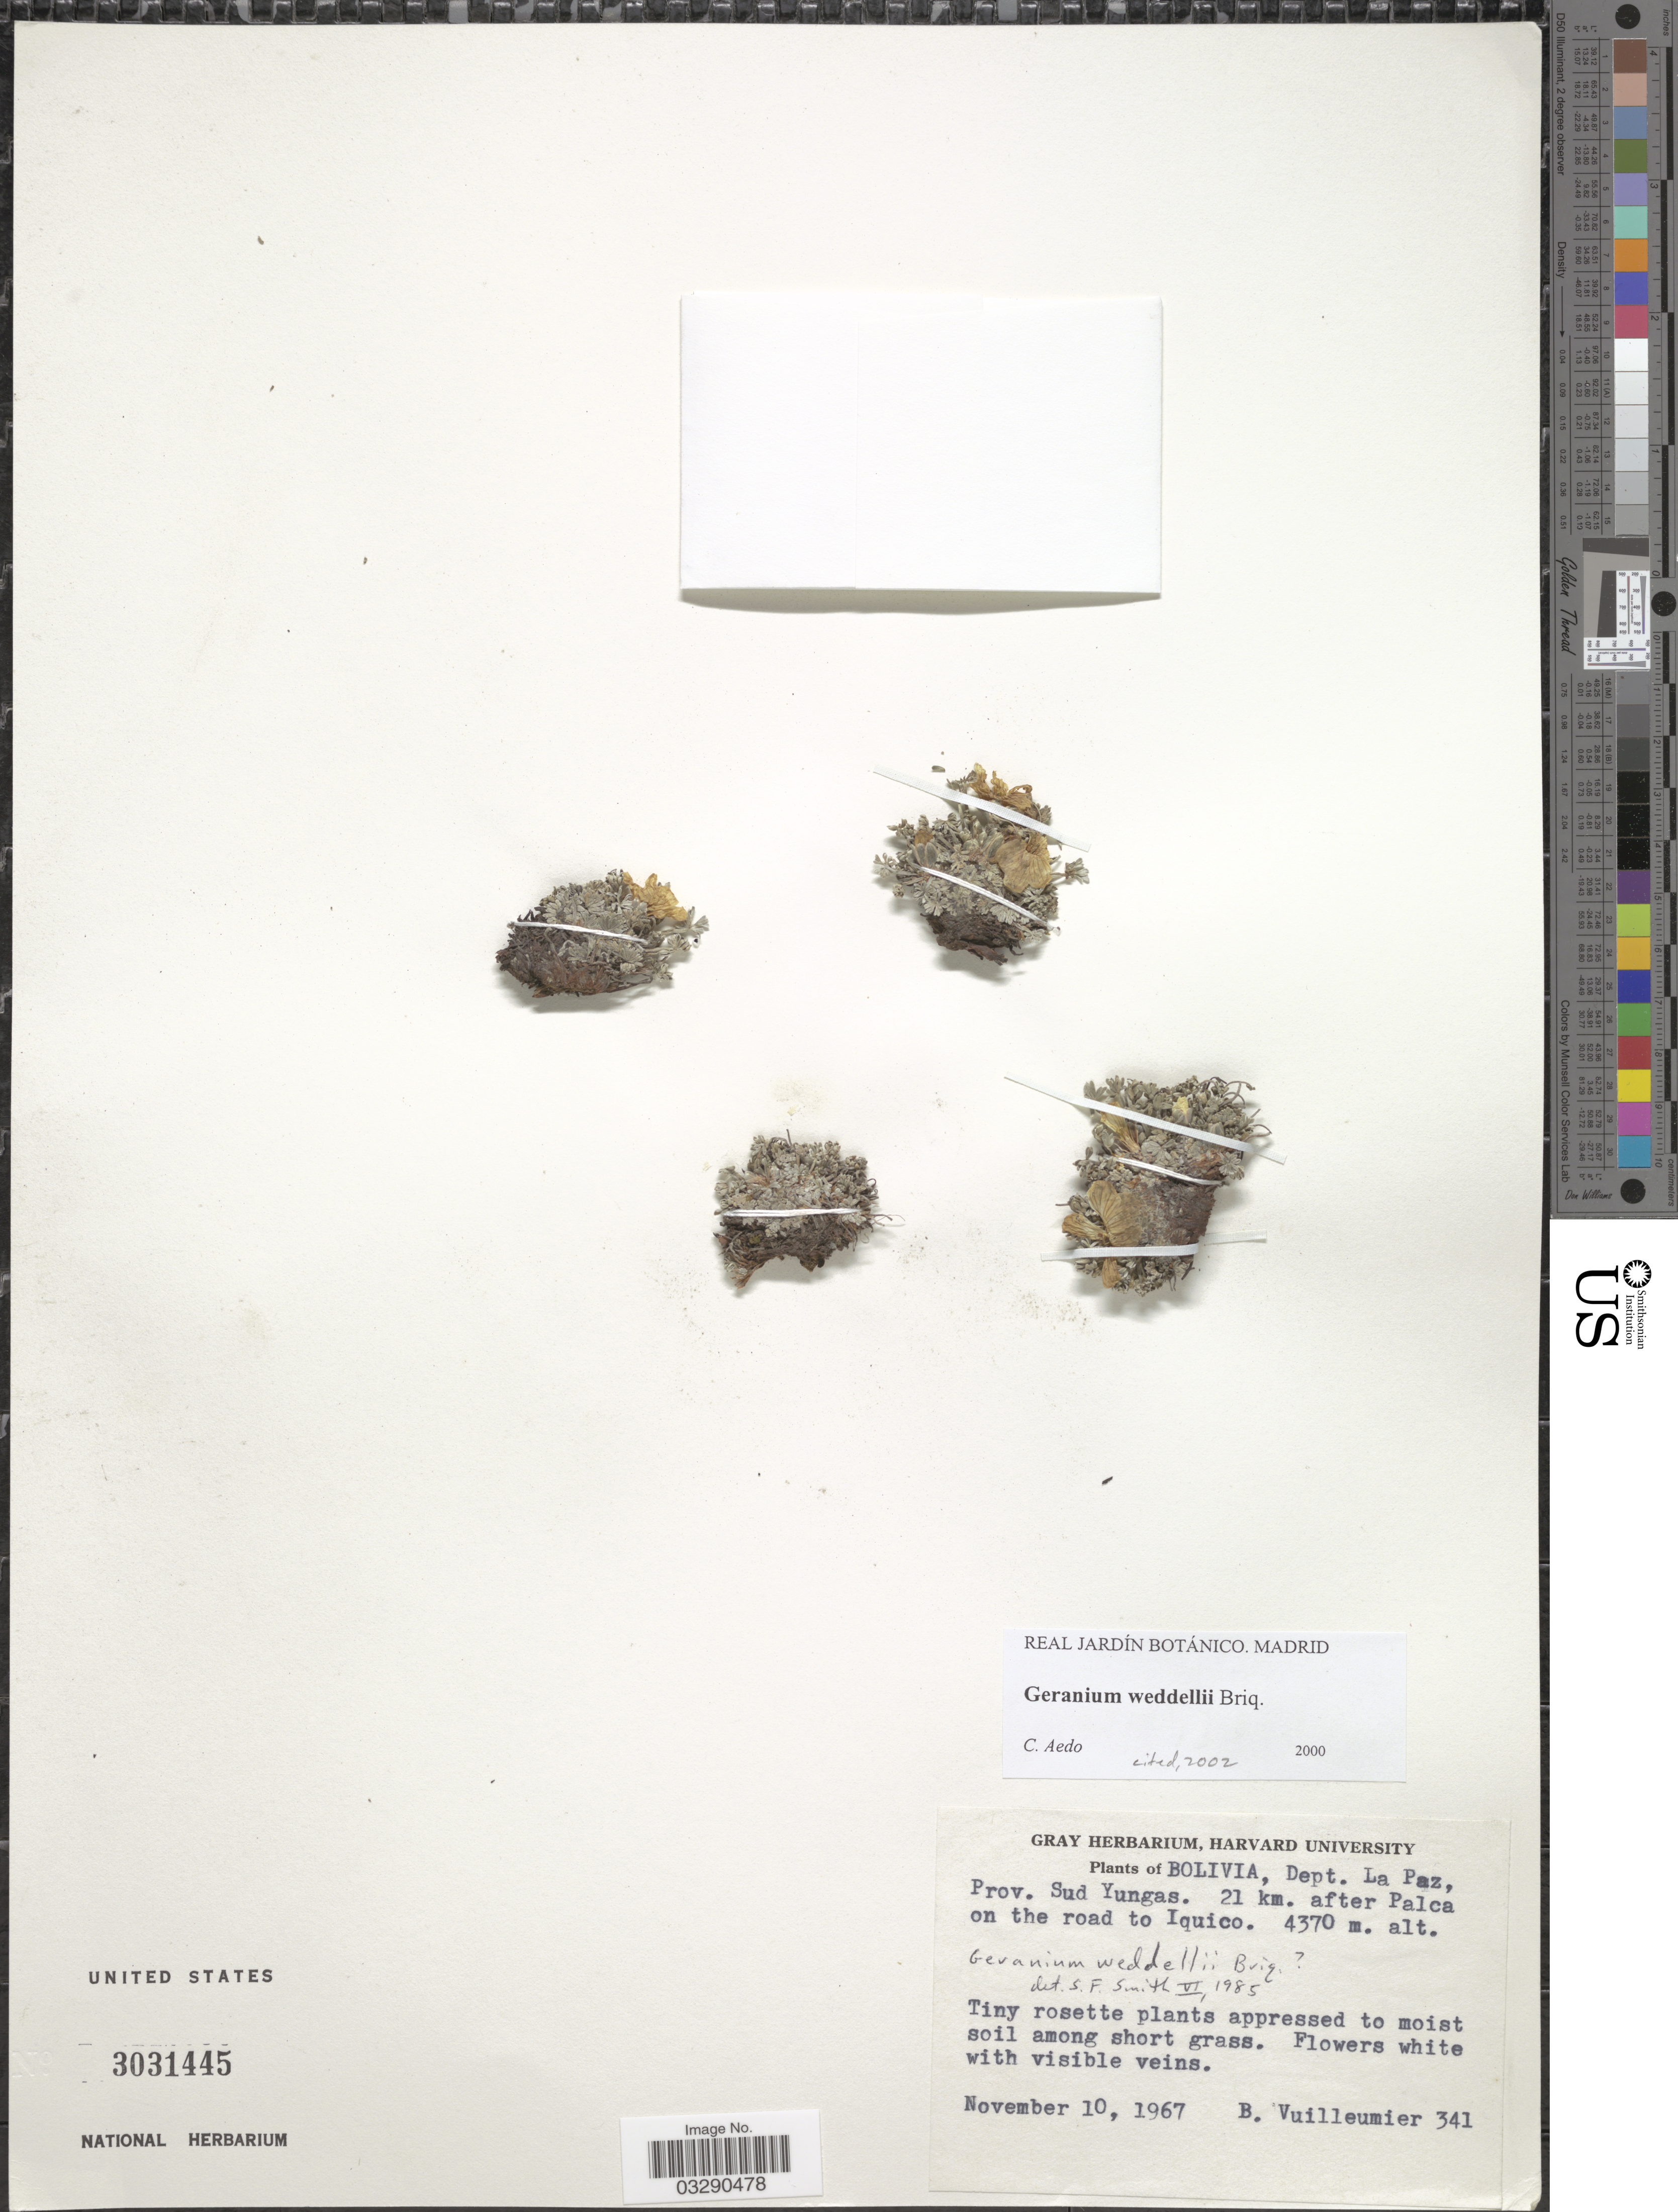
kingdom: Plantae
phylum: Tracheophyta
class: Magnoliopsida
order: Geraniales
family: Geraniaceae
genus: Geranium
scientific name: Geranium weddellii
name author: Briq.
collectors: B. Vuilleumier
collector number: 341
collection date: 1967-11-10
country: Bolivia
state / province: La Paz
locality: Dept. La Paz, Prov. Sud Yungas. 21 km. after Palca on the road to Iquico.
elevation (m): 4370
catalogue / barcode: US 3031445